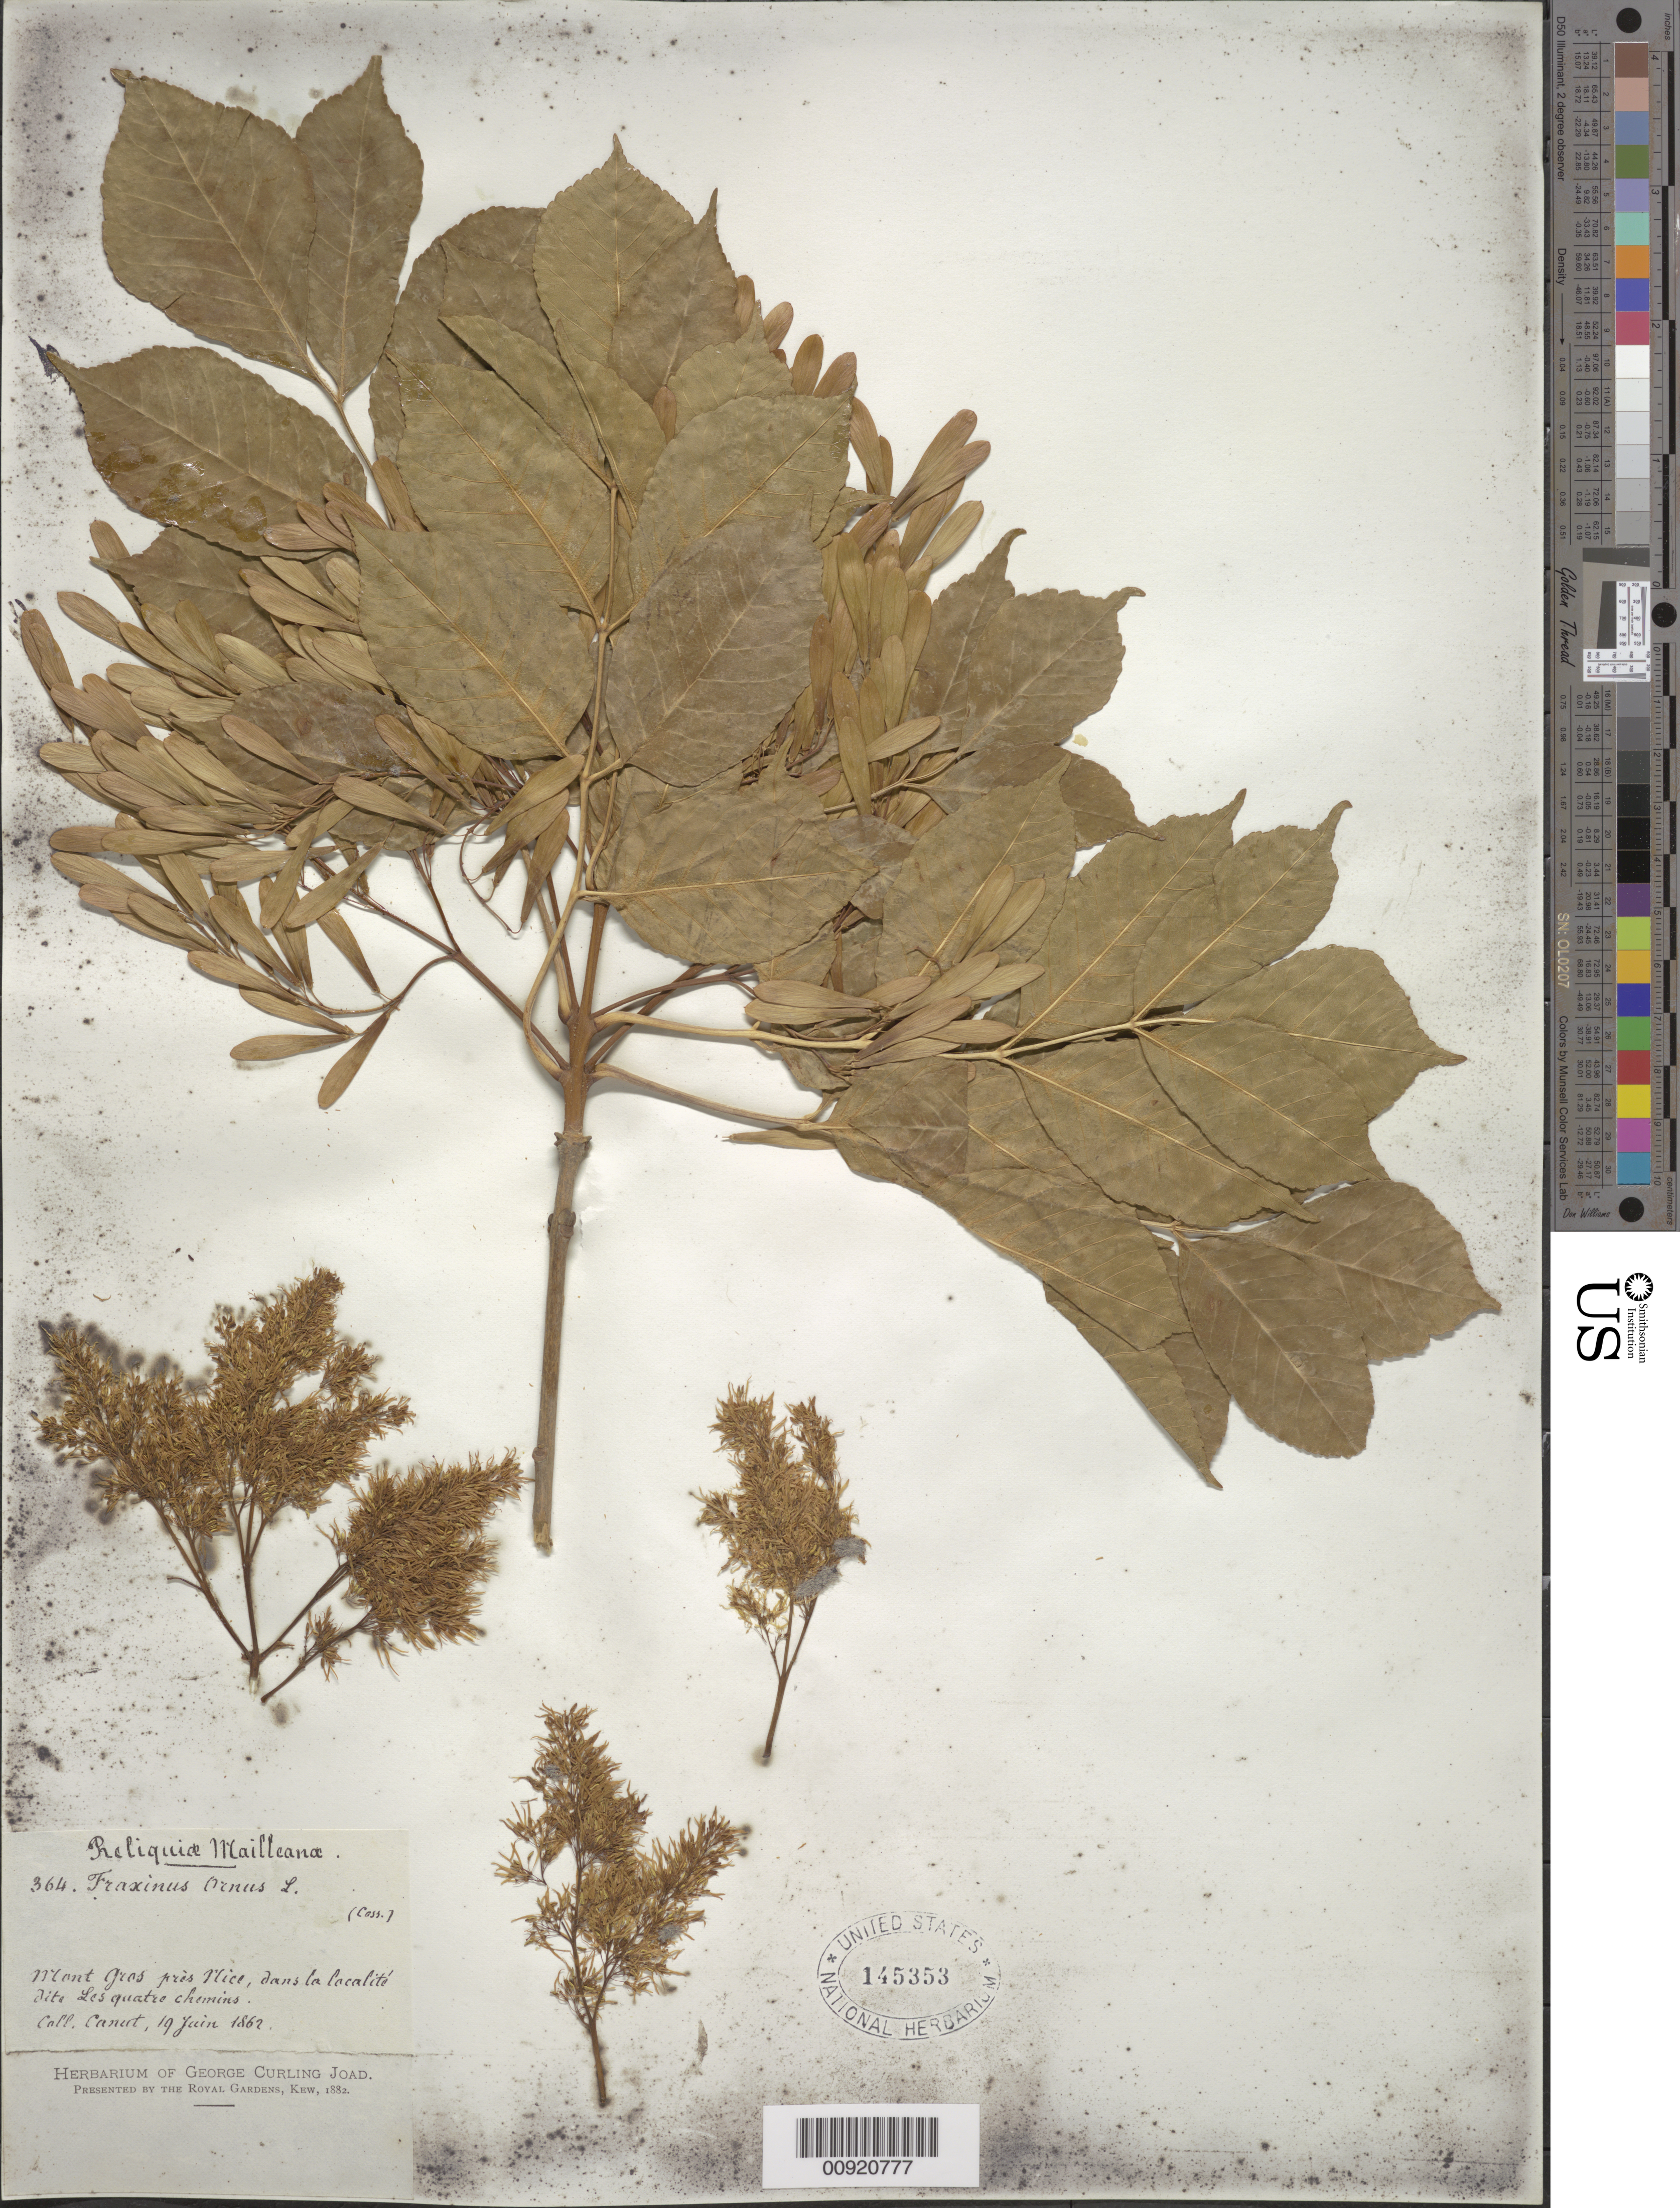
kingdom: Plantae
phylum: Tracheophyta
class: Magnoliopsida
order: Lamiales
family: Oleaceae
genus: Fraxinus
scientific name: Fraxinus ornus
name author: L.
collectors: T. Canut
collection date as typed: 19 Jun 1862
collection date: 1862-06-19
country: France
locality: Mont gras pres Nice, dans la localité [ ] Les quatra chemins.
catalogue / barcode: US 145353